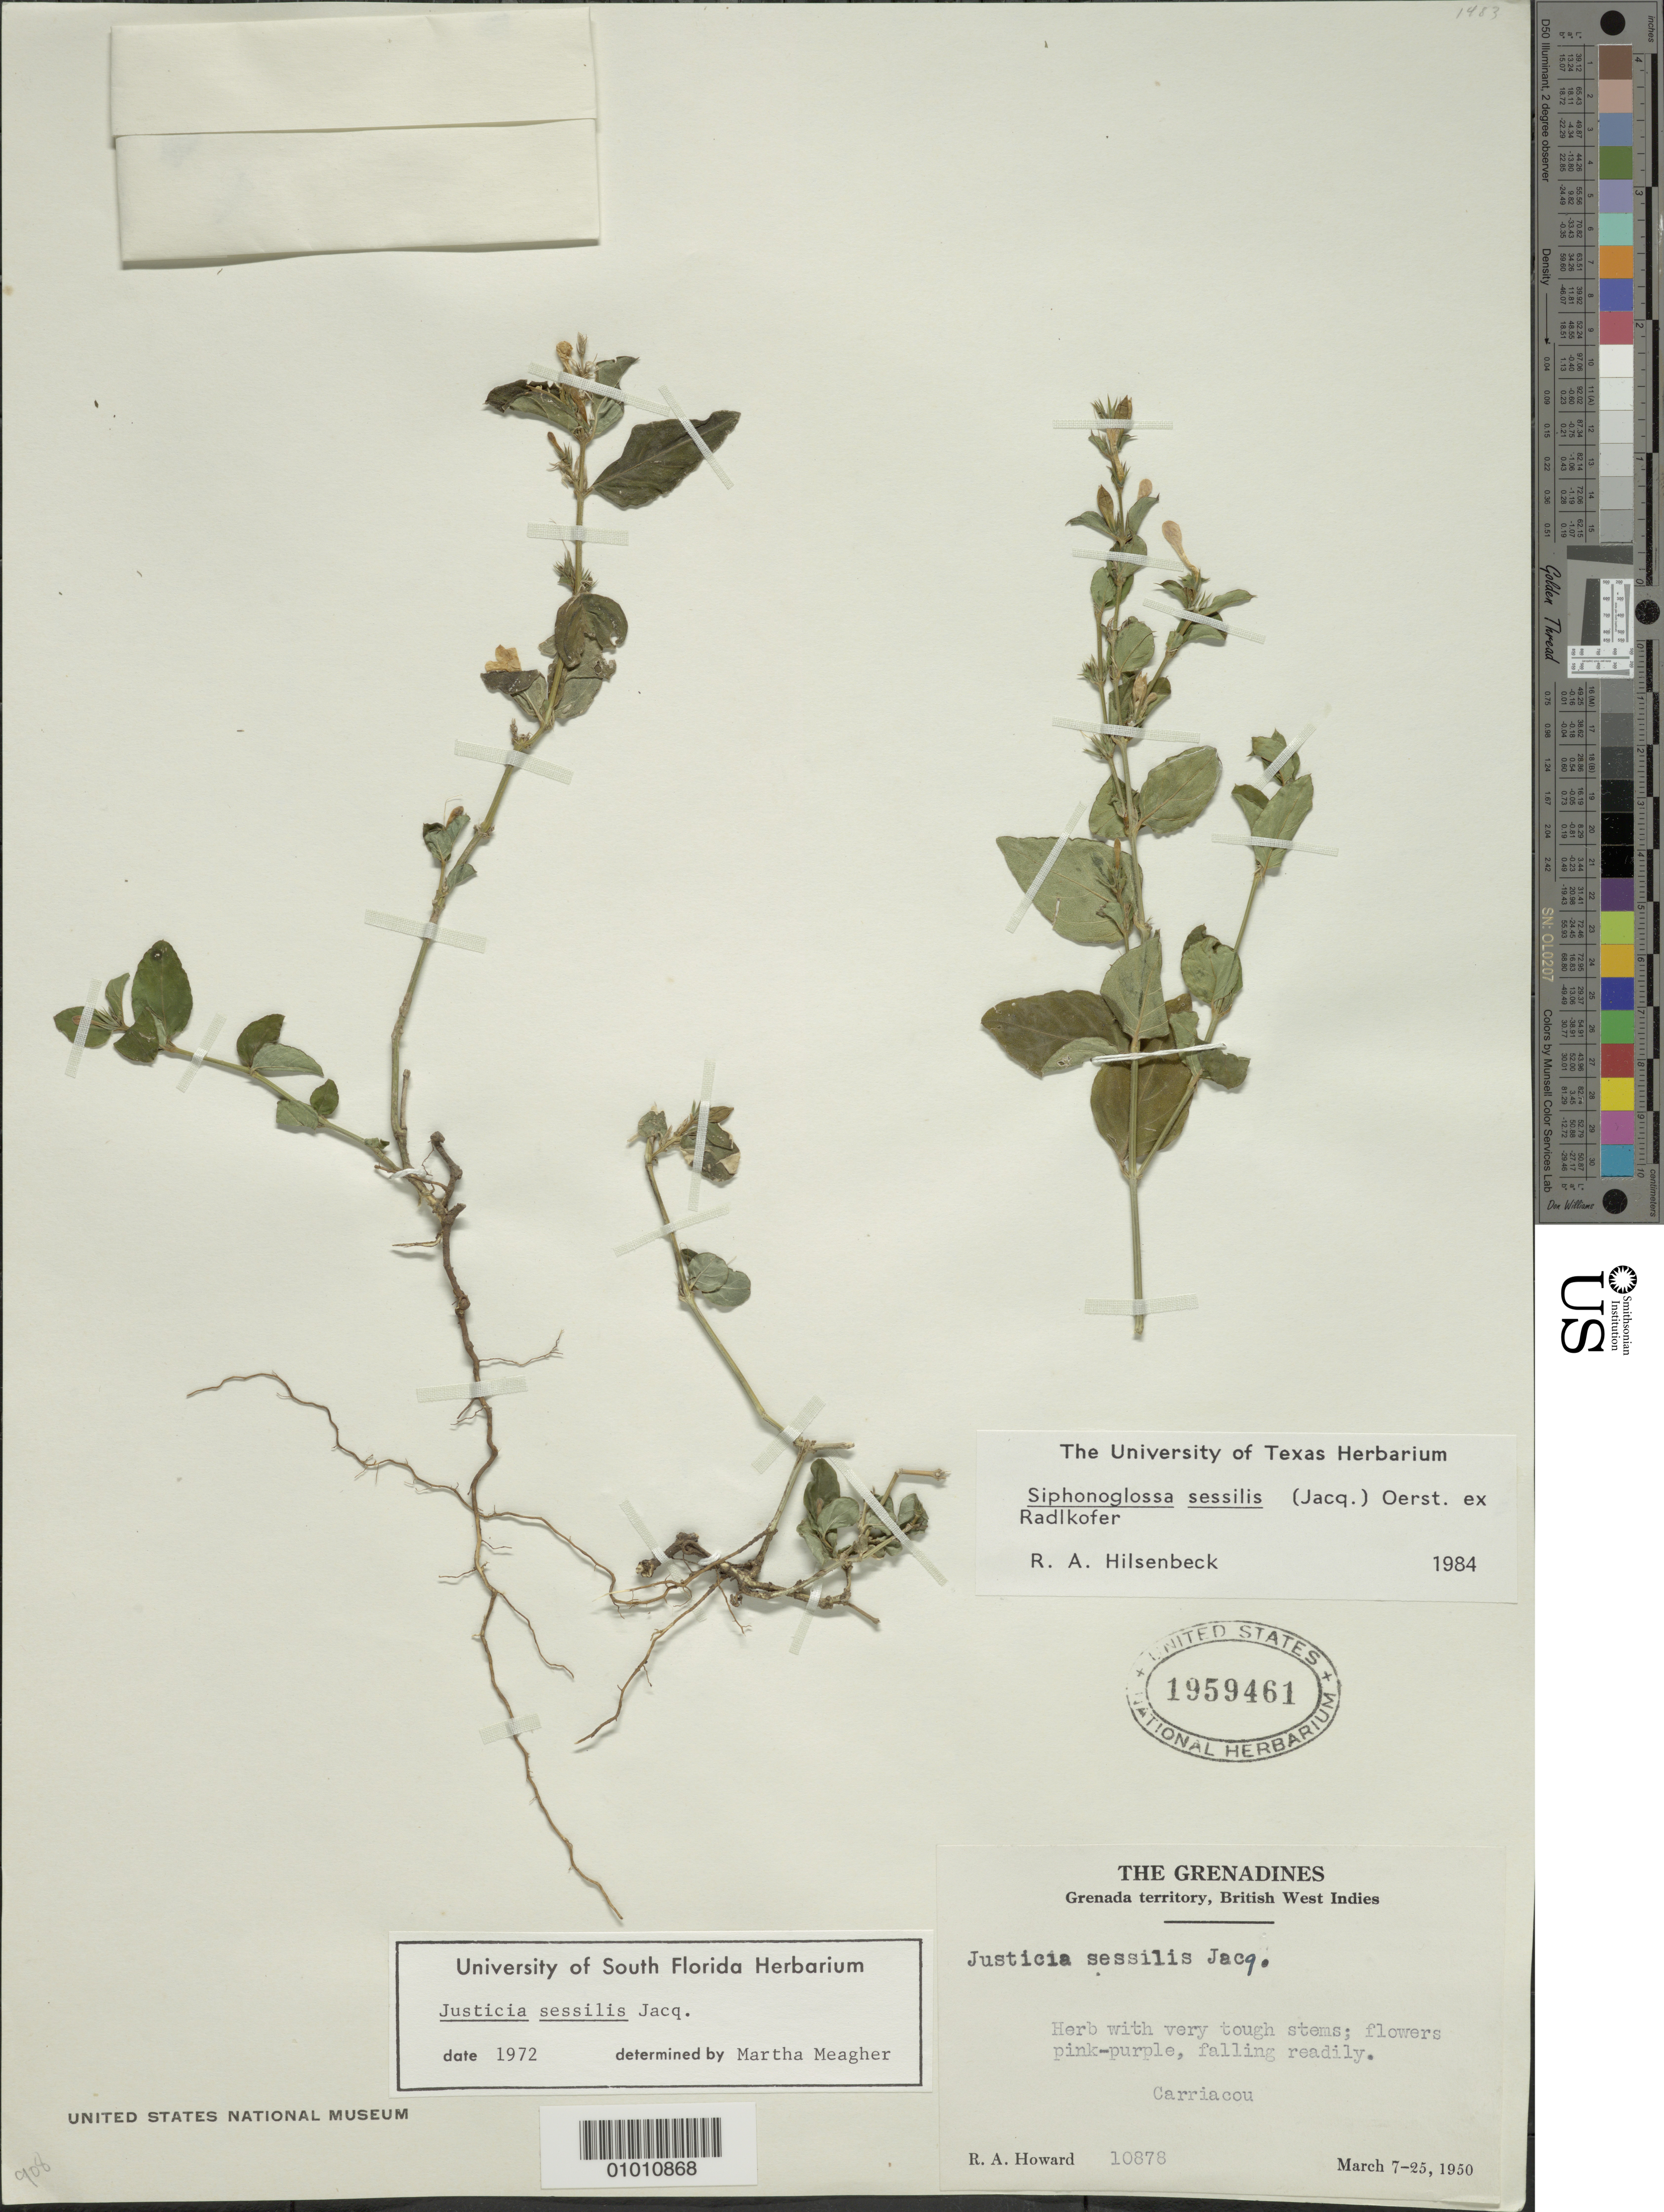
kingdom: Plantae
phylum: Tracheophyta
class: Magnoliopsida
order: Lamiales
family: Acanthaceae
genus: Siphonoglossa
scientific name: Siphonoglossa sessilis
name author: (Jacq.) D.N. Gibson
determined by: Hilsenbeck, R. A.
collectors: R. A. Howard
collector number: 10878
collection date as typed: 07 Mar 1950 to 25 Mar 1950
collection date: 1950-03-07/1950-03-25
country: Grenada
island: Carriacou I.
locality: Grenada territory. Carriacou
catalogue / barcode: US 1959461